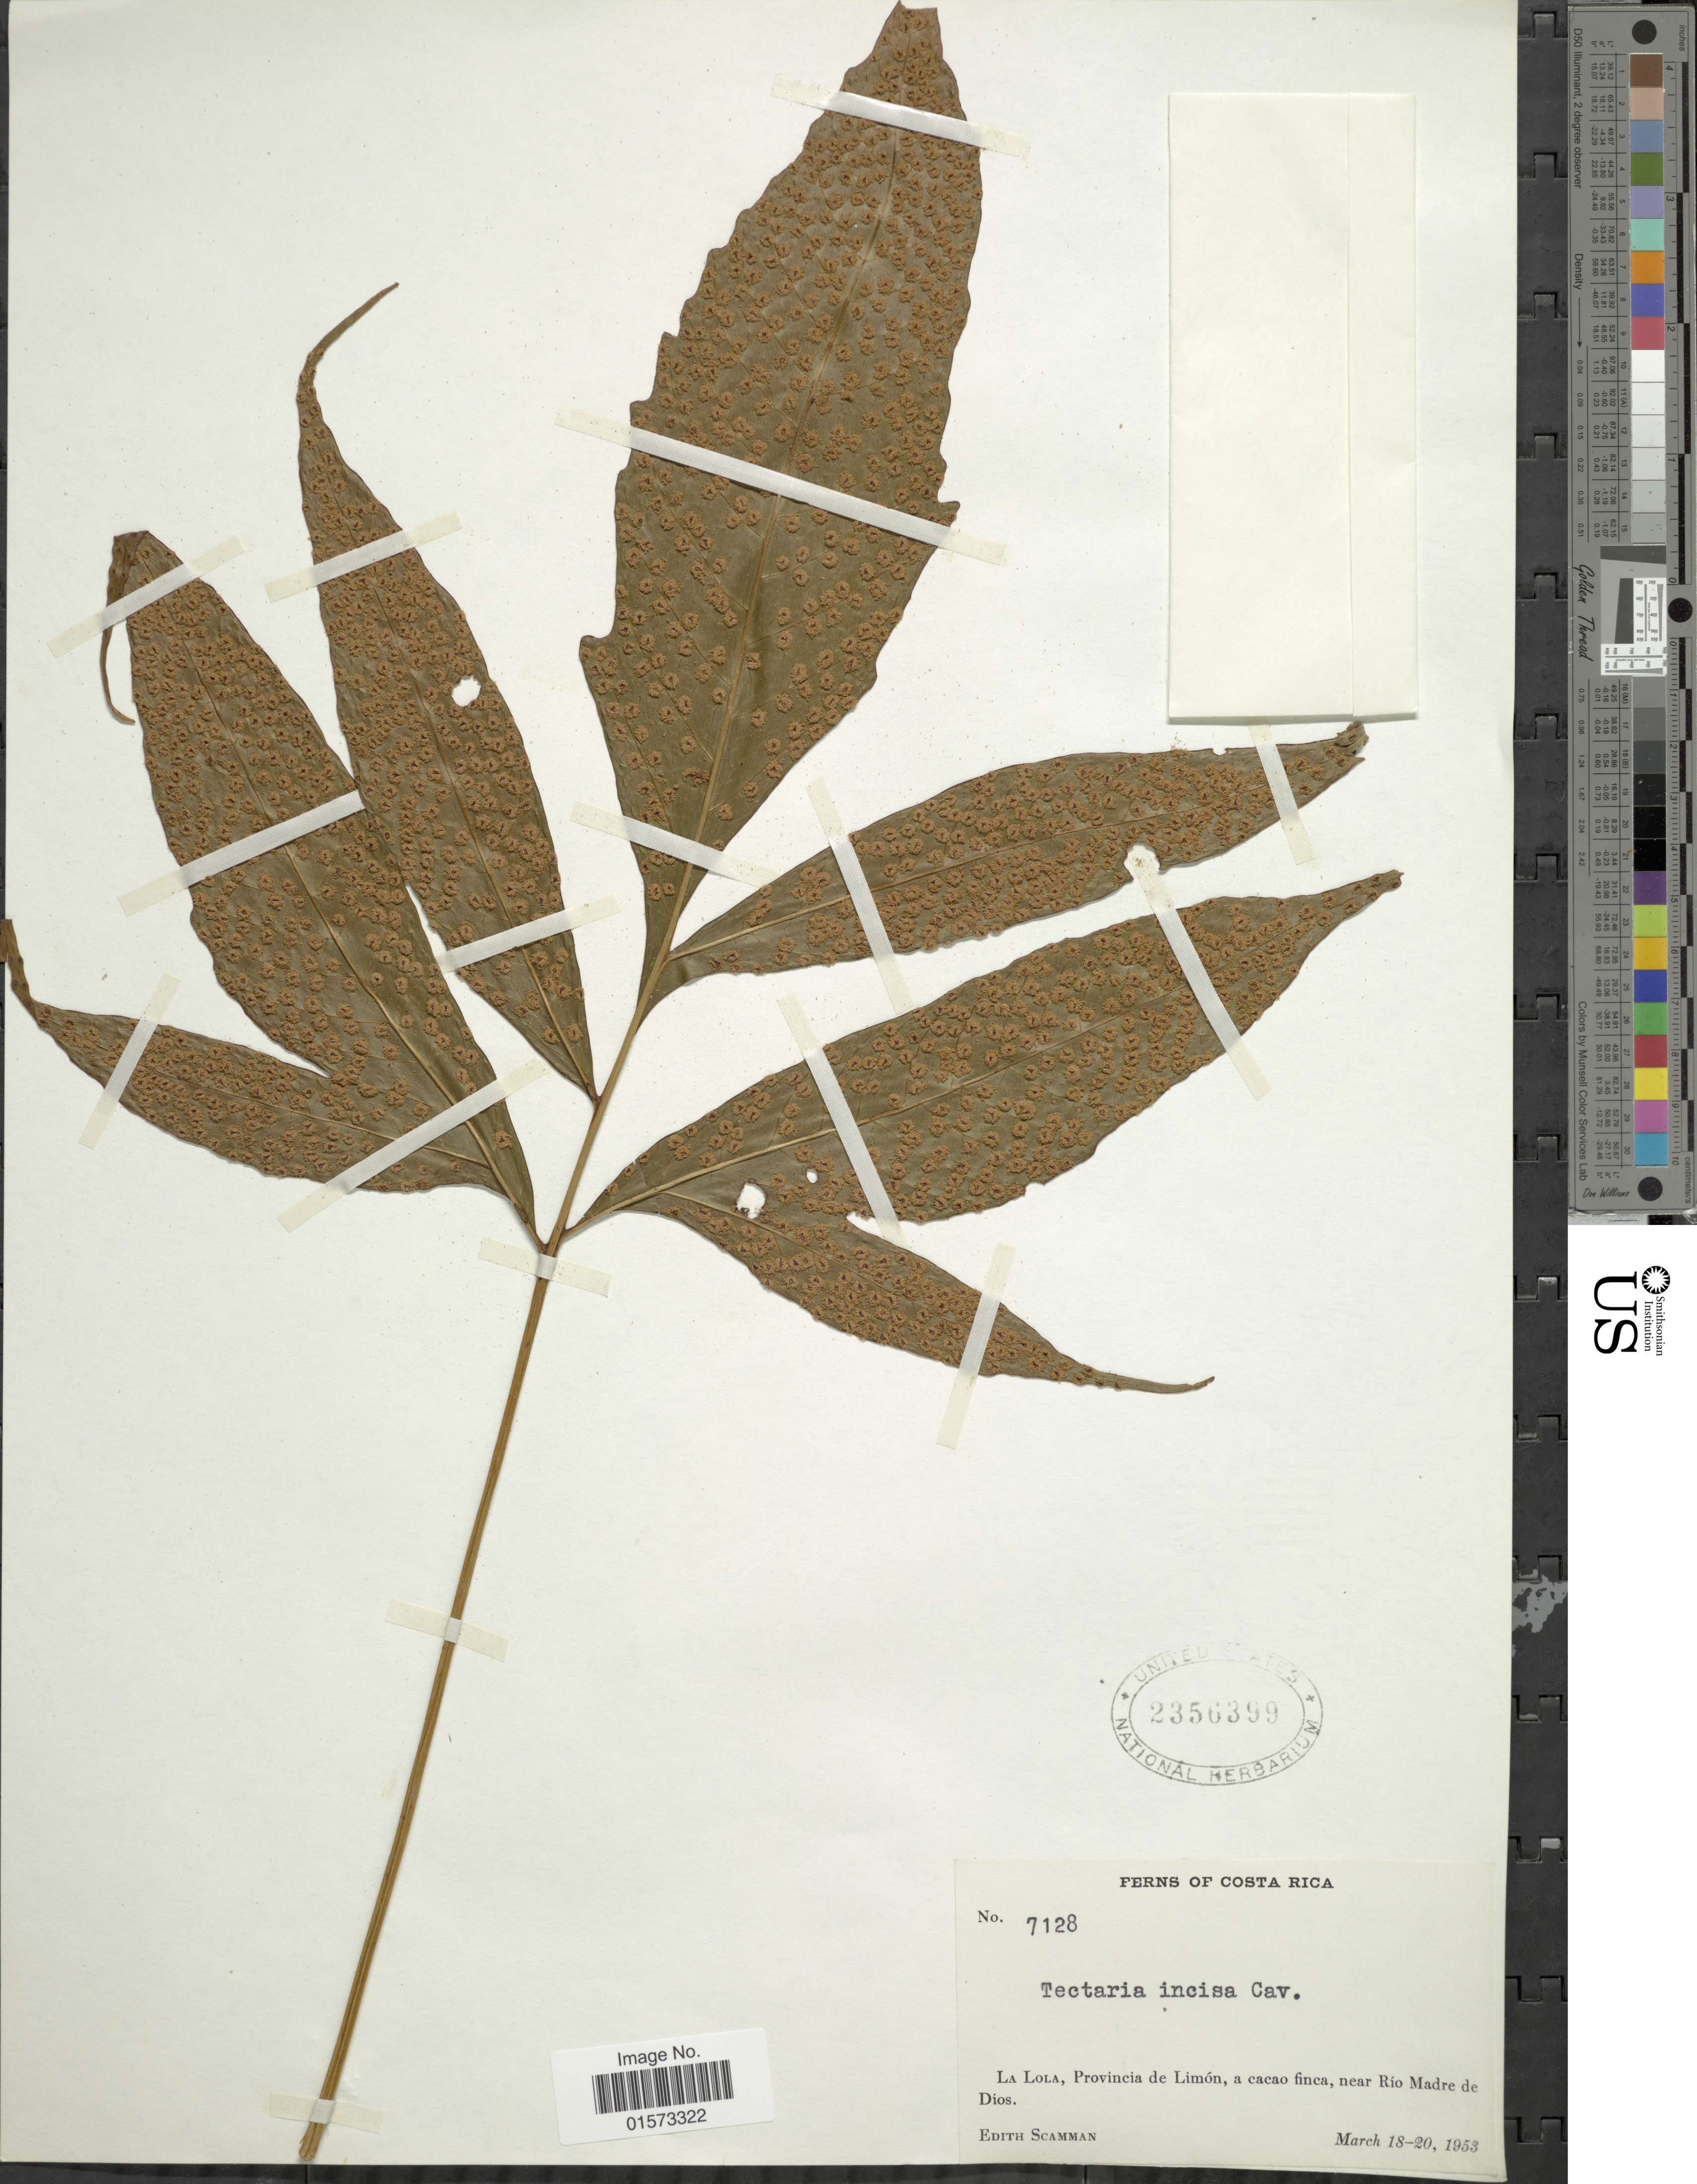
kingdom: Plantae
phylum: Tracheophyta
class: Polypodiopsida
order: Polypodiales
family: Tectariaceae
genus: Tectaria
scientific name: Tectaria incisa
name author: Cav.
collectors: E. Scamman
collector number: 7128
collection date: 1953-03-18/1953-03-20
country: Costa Rica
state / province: Limón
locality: La Lola, Provincia de Limonm a cacao finca, near Rio Madre de Dios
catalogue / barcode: US 2356399